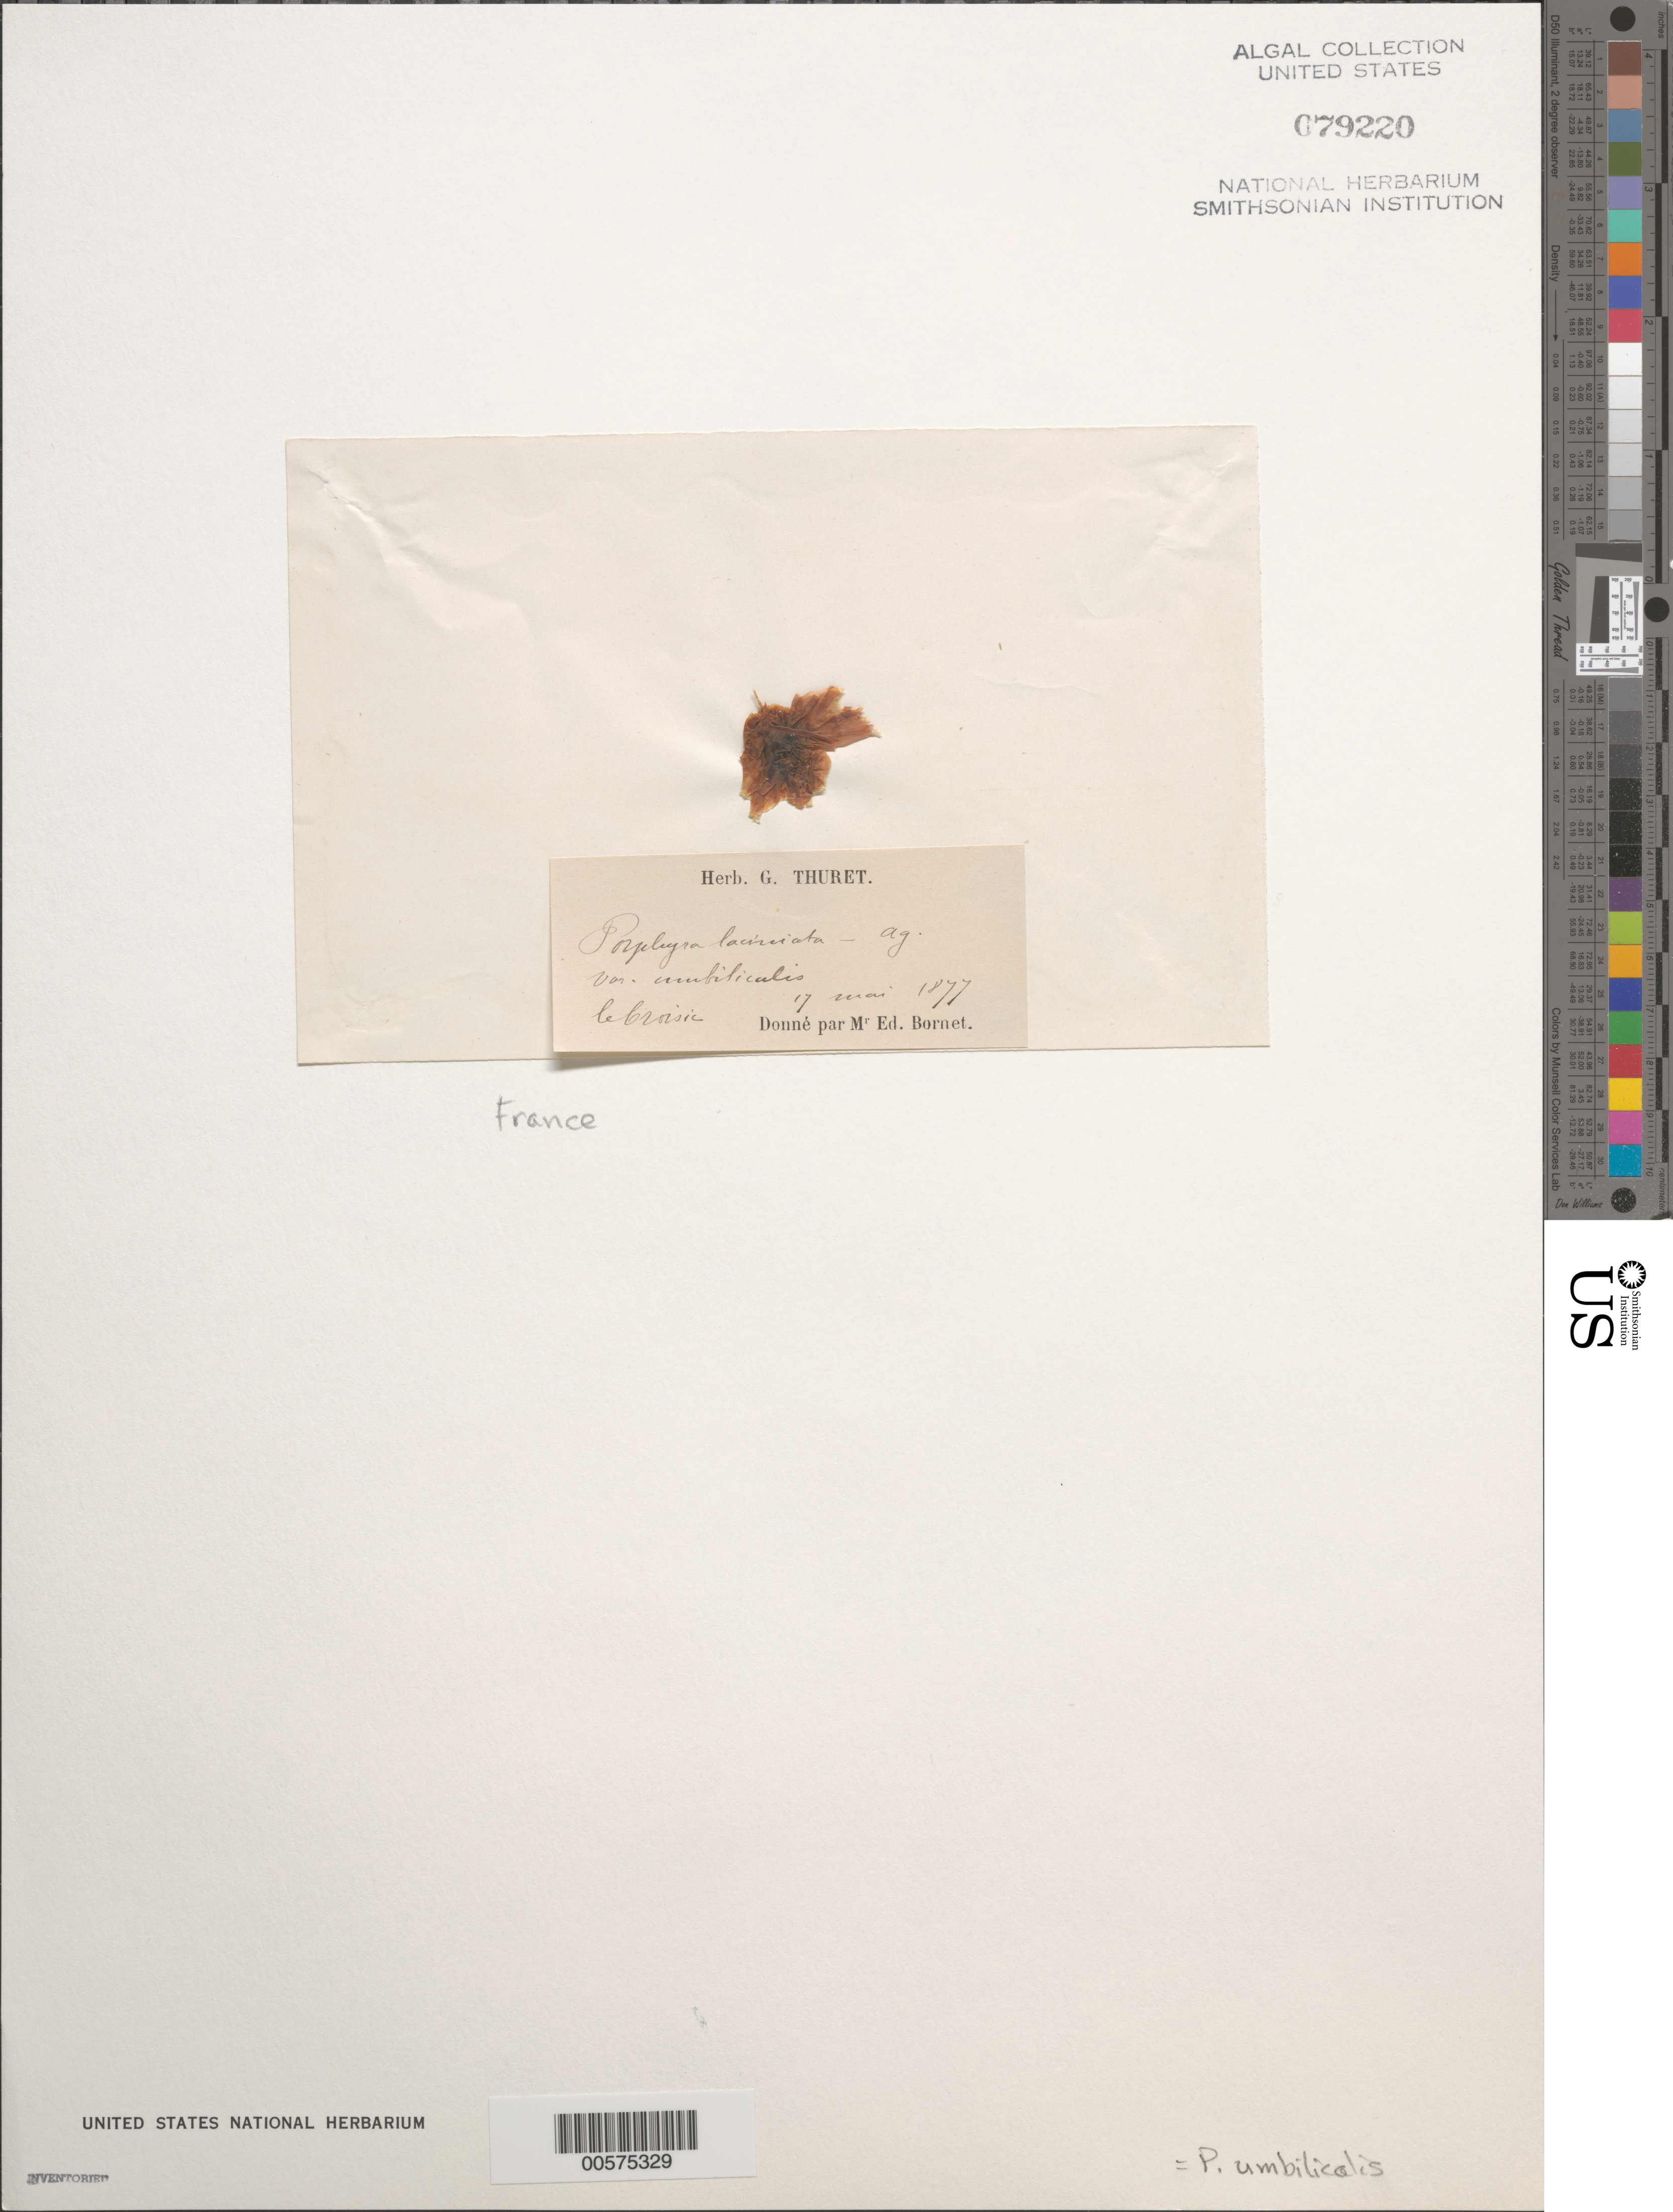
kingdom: Plantae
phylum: Rhodophyta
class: Bangiophyceae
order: Bangiales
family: Bangiaceae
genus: Porphyra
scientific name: Porphyra umbilicalis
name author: Kütz.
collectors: Thuret, G. (herbarium)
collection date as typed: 17 May 1877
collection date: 1877-05-17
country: France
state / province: Pays de la Loire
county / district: Loire-Atlantique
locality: Le Croisic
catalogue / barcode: US 79220